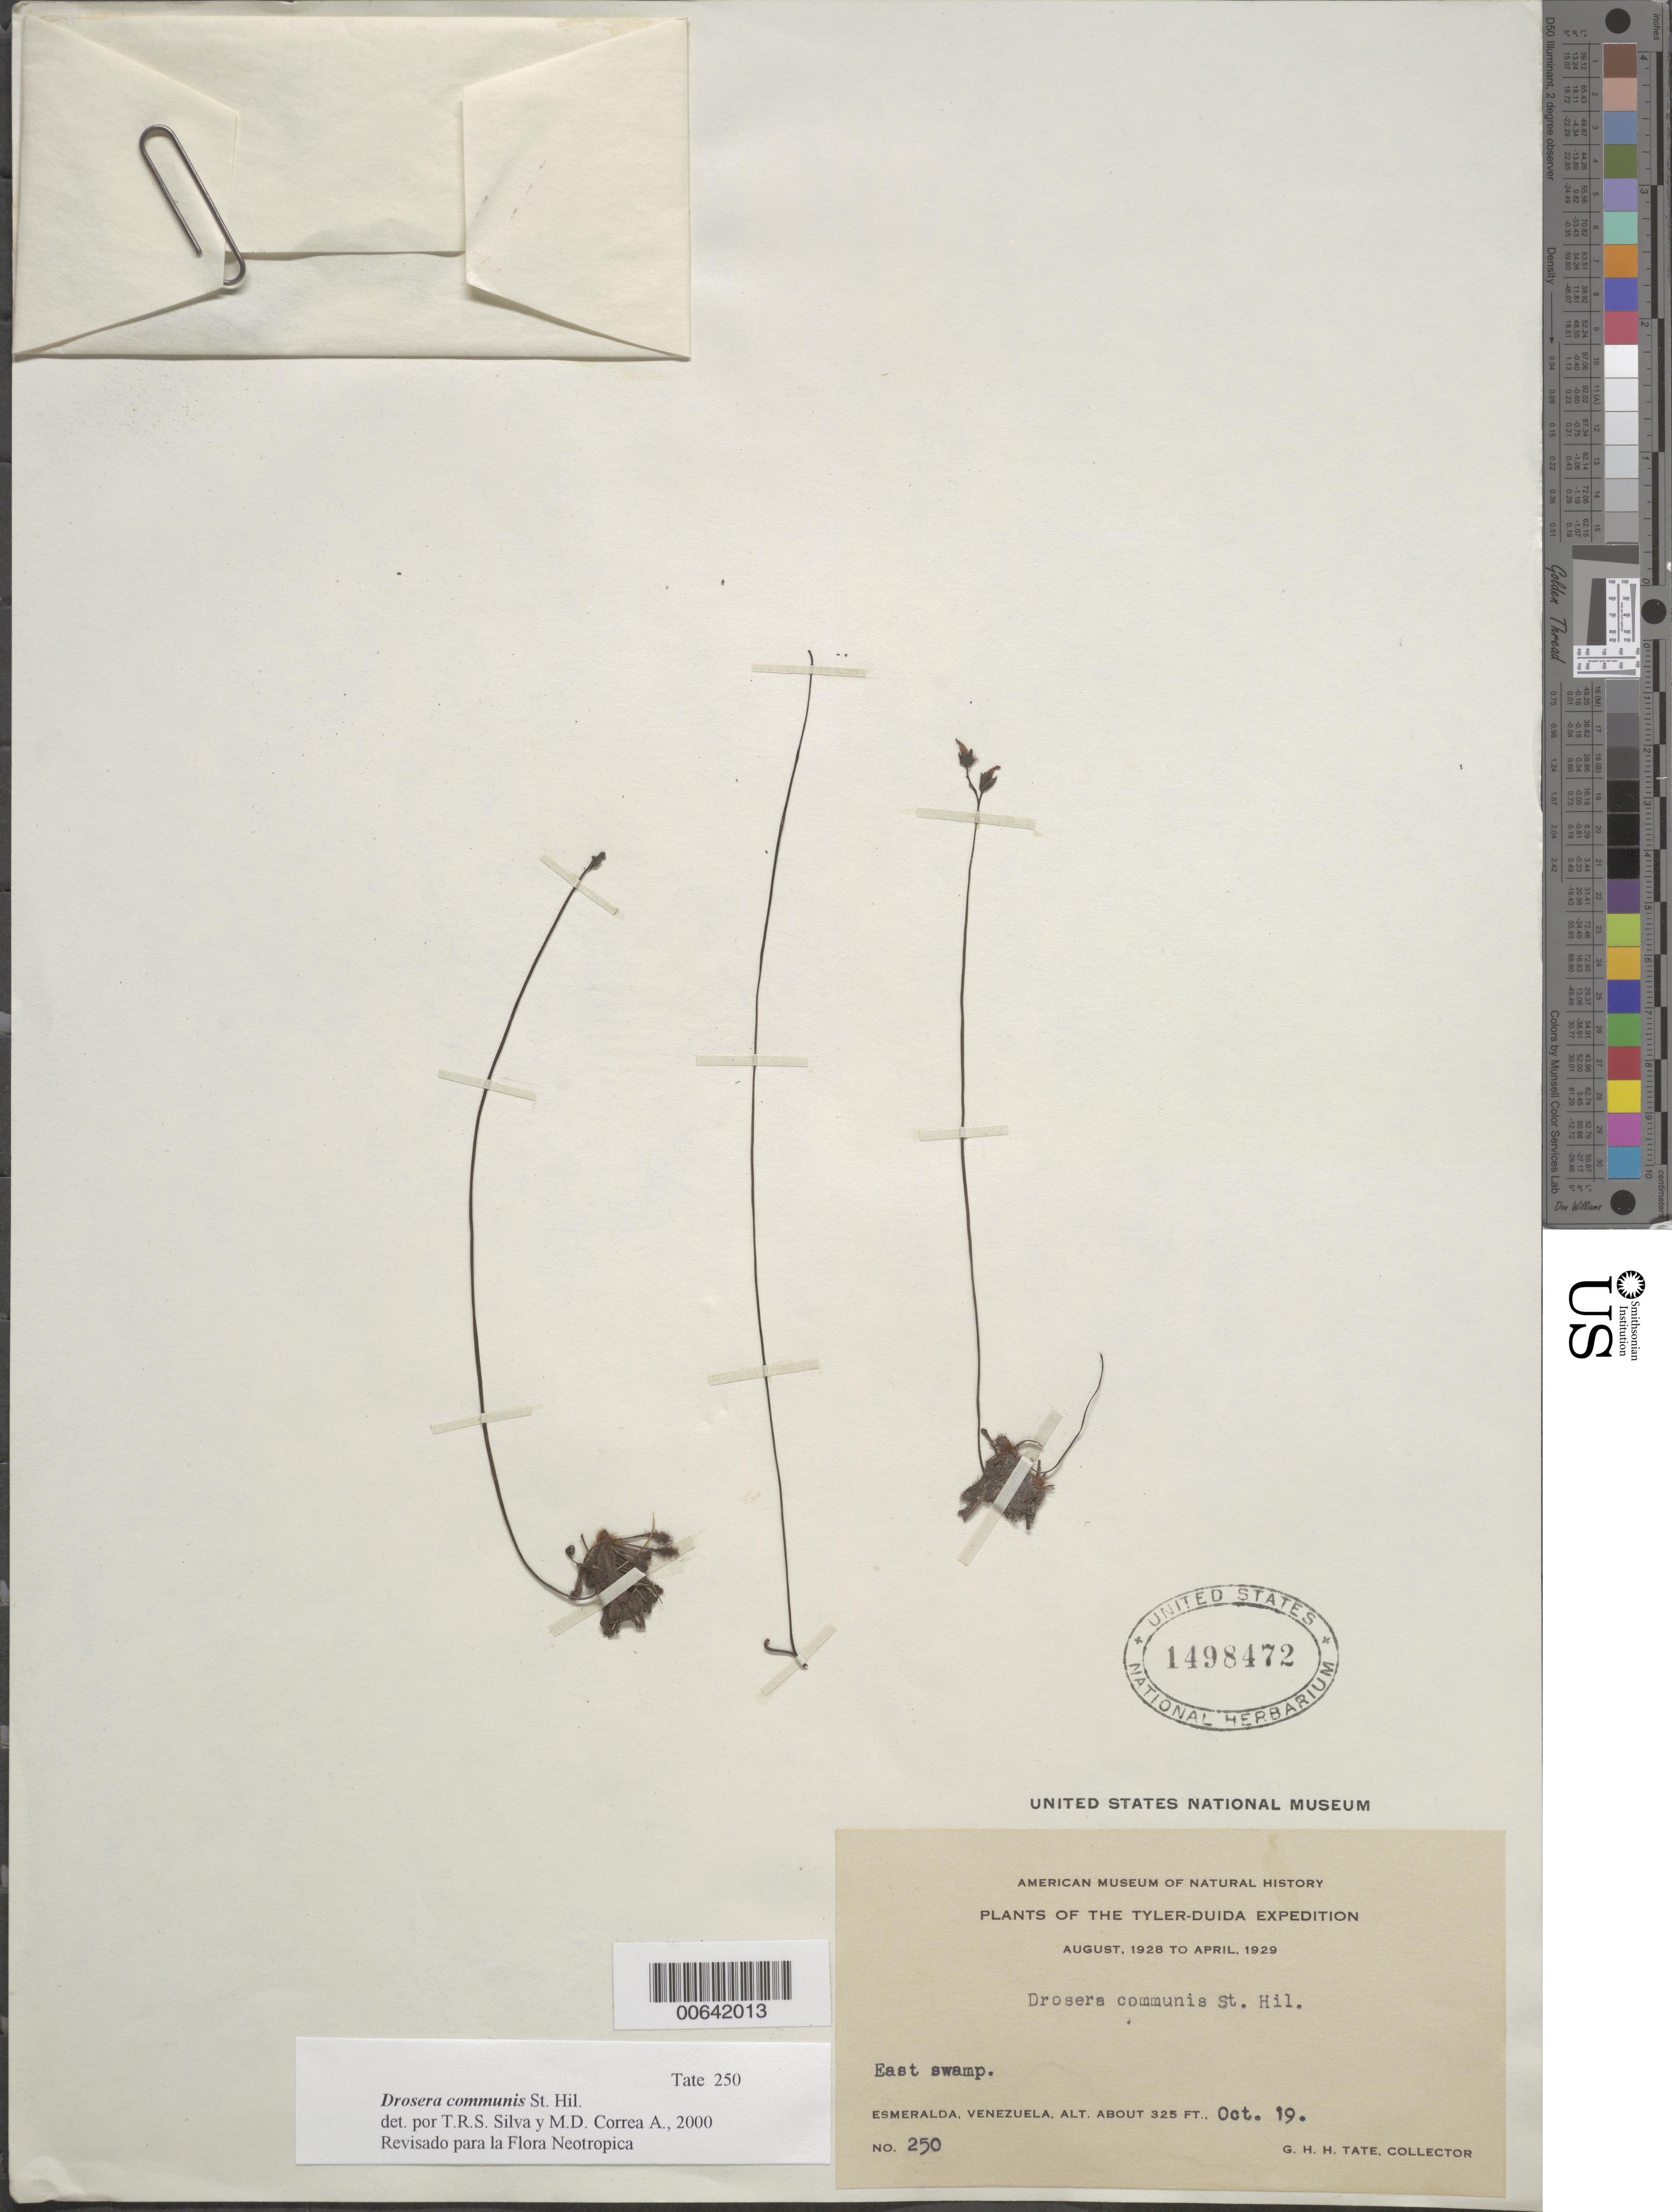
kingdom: Plantae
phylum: Tracheophyta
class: Magnoliopsida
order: Caryophyllales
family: Droseraceae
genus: Drosera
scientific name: Drosera communis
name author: A. St.-Hil.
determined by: Silva, T. R. S. & Correa A. , M. D.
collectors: G. H. H.Tate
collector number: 250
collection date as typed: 19 Oct 1928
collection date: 1928-10-19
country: Venezuela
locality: Esmeraldas.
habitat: Swamp.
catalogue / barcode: US 1498472